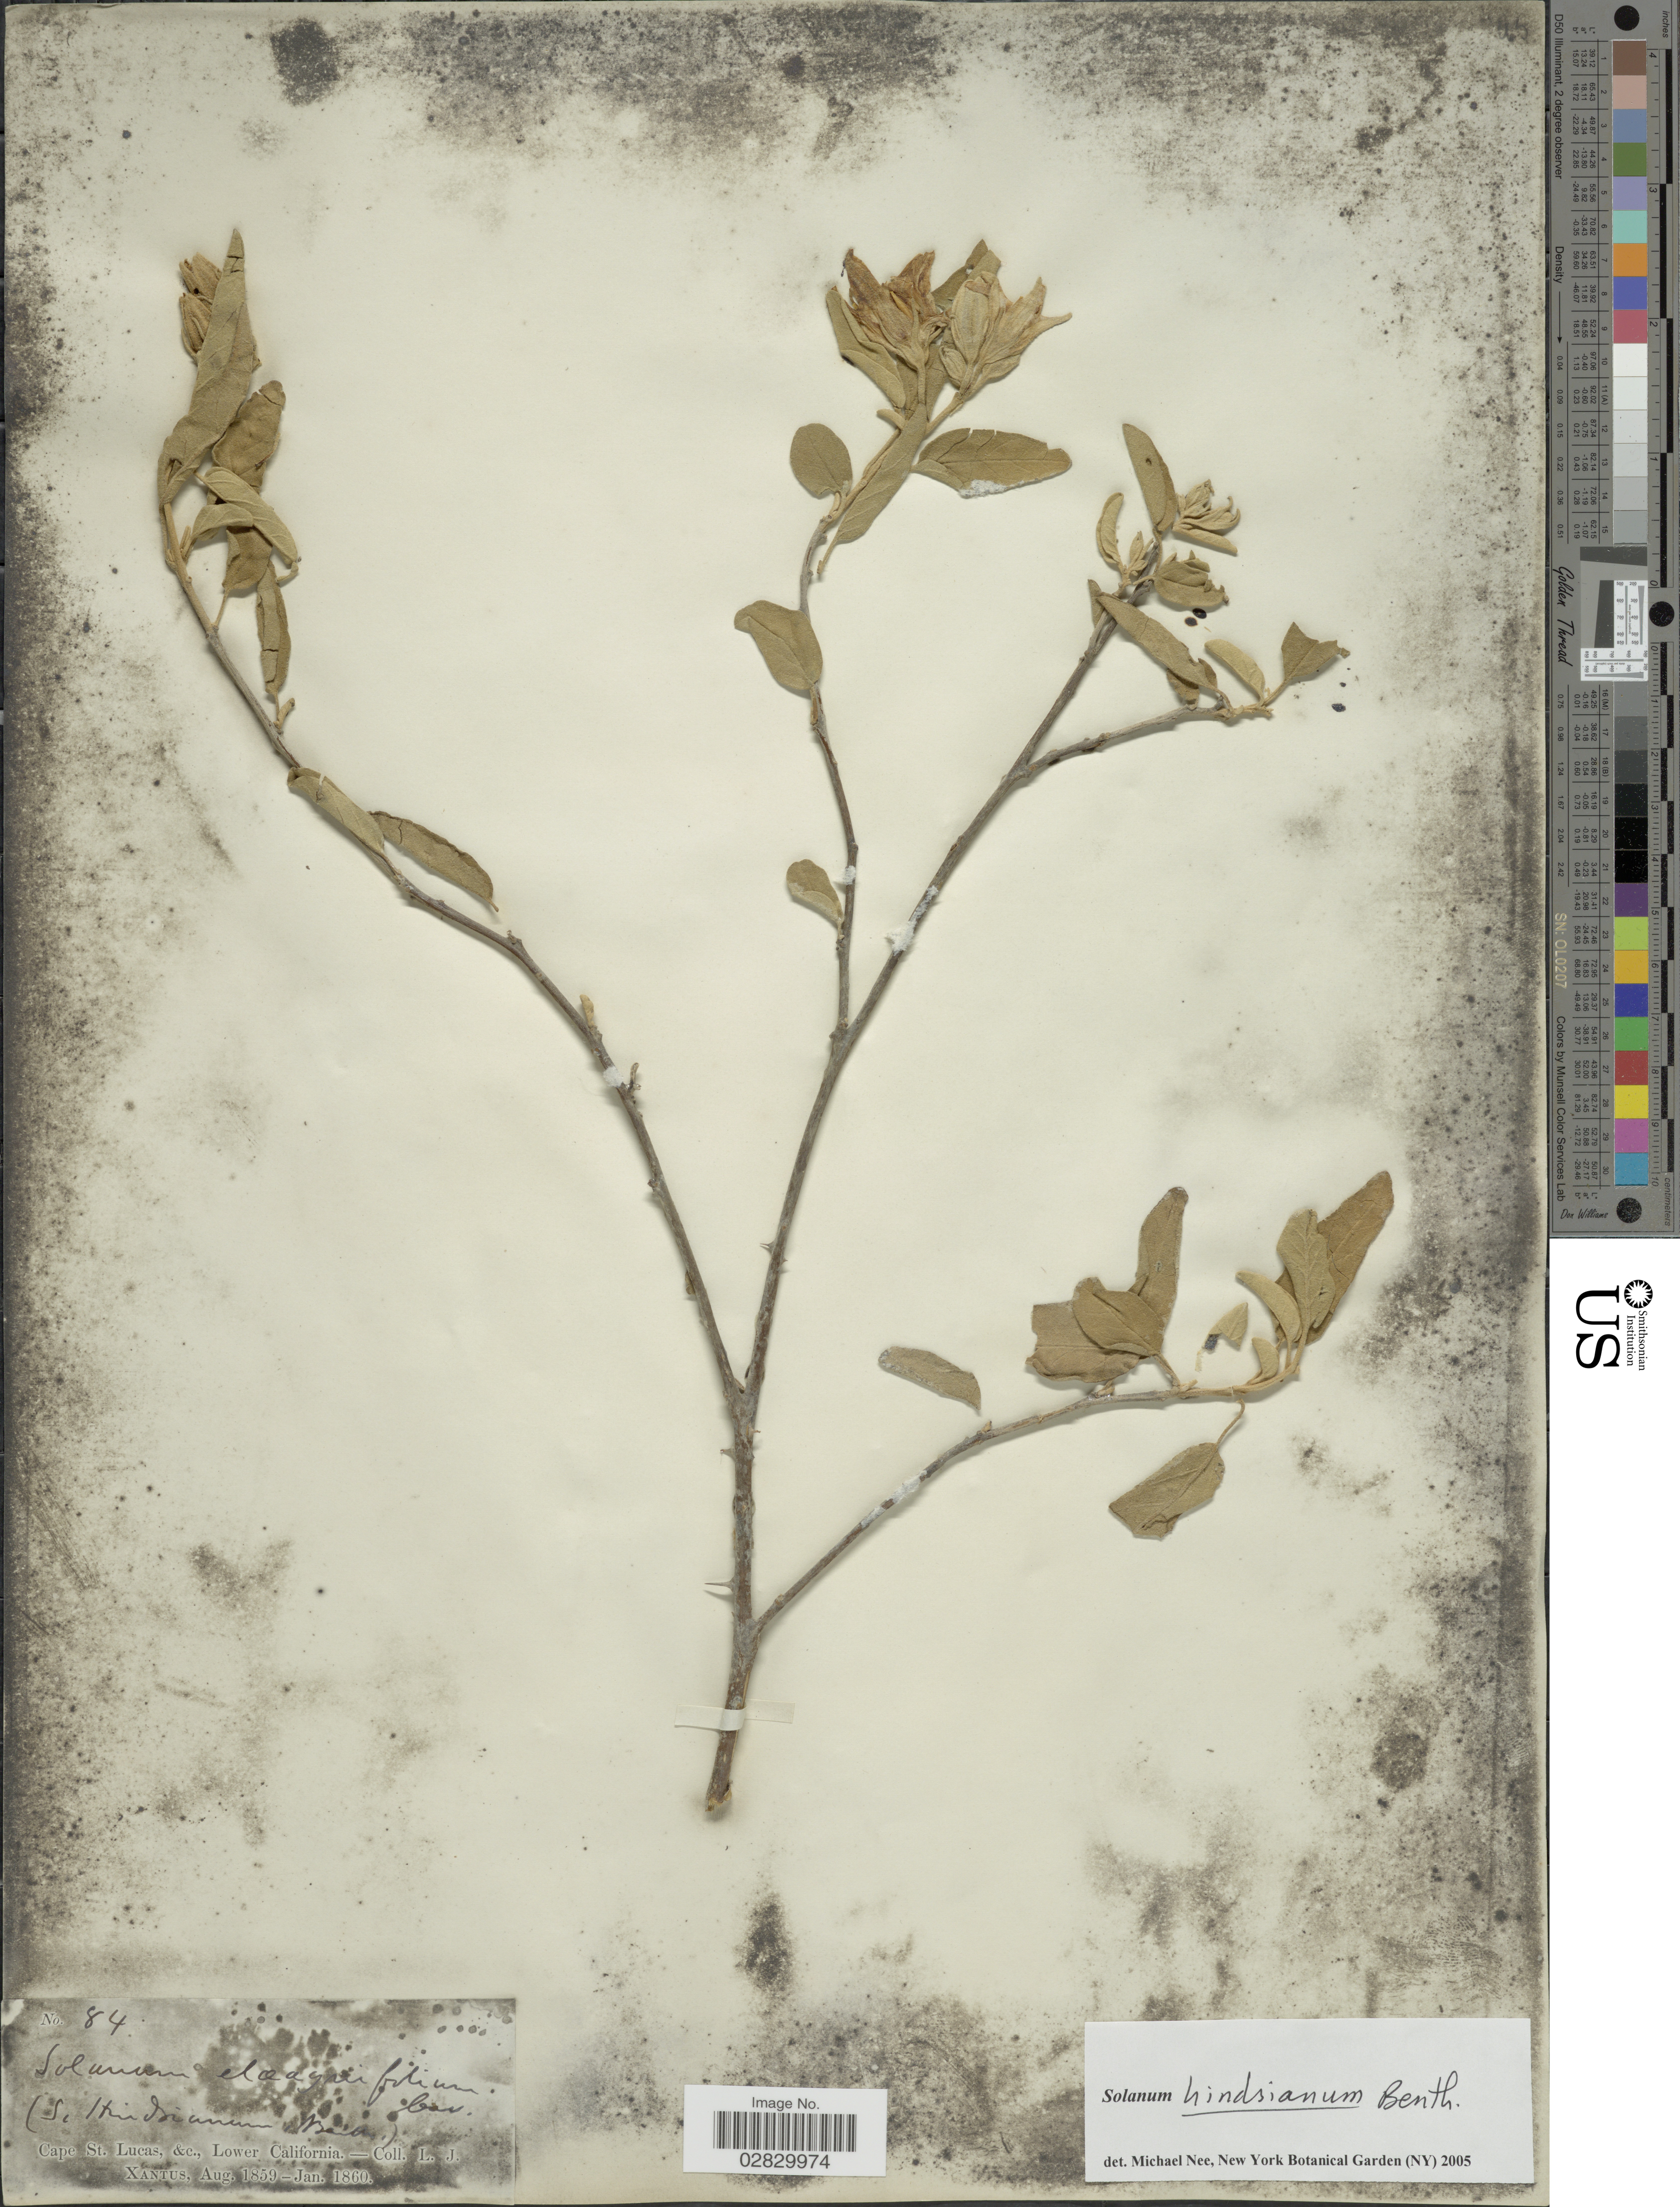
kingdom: Plantae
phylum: Tracheophyta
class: Magnoliopsida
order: Solanales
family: Solanaceae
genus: Solanum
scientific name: Solanum hindsianum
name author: Benth.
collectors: L. J. Xantus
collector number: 84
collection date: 1859-08/1860-01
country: Mexico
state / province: Baja California Sur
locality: Cape St. Lucas &c. Lower California.